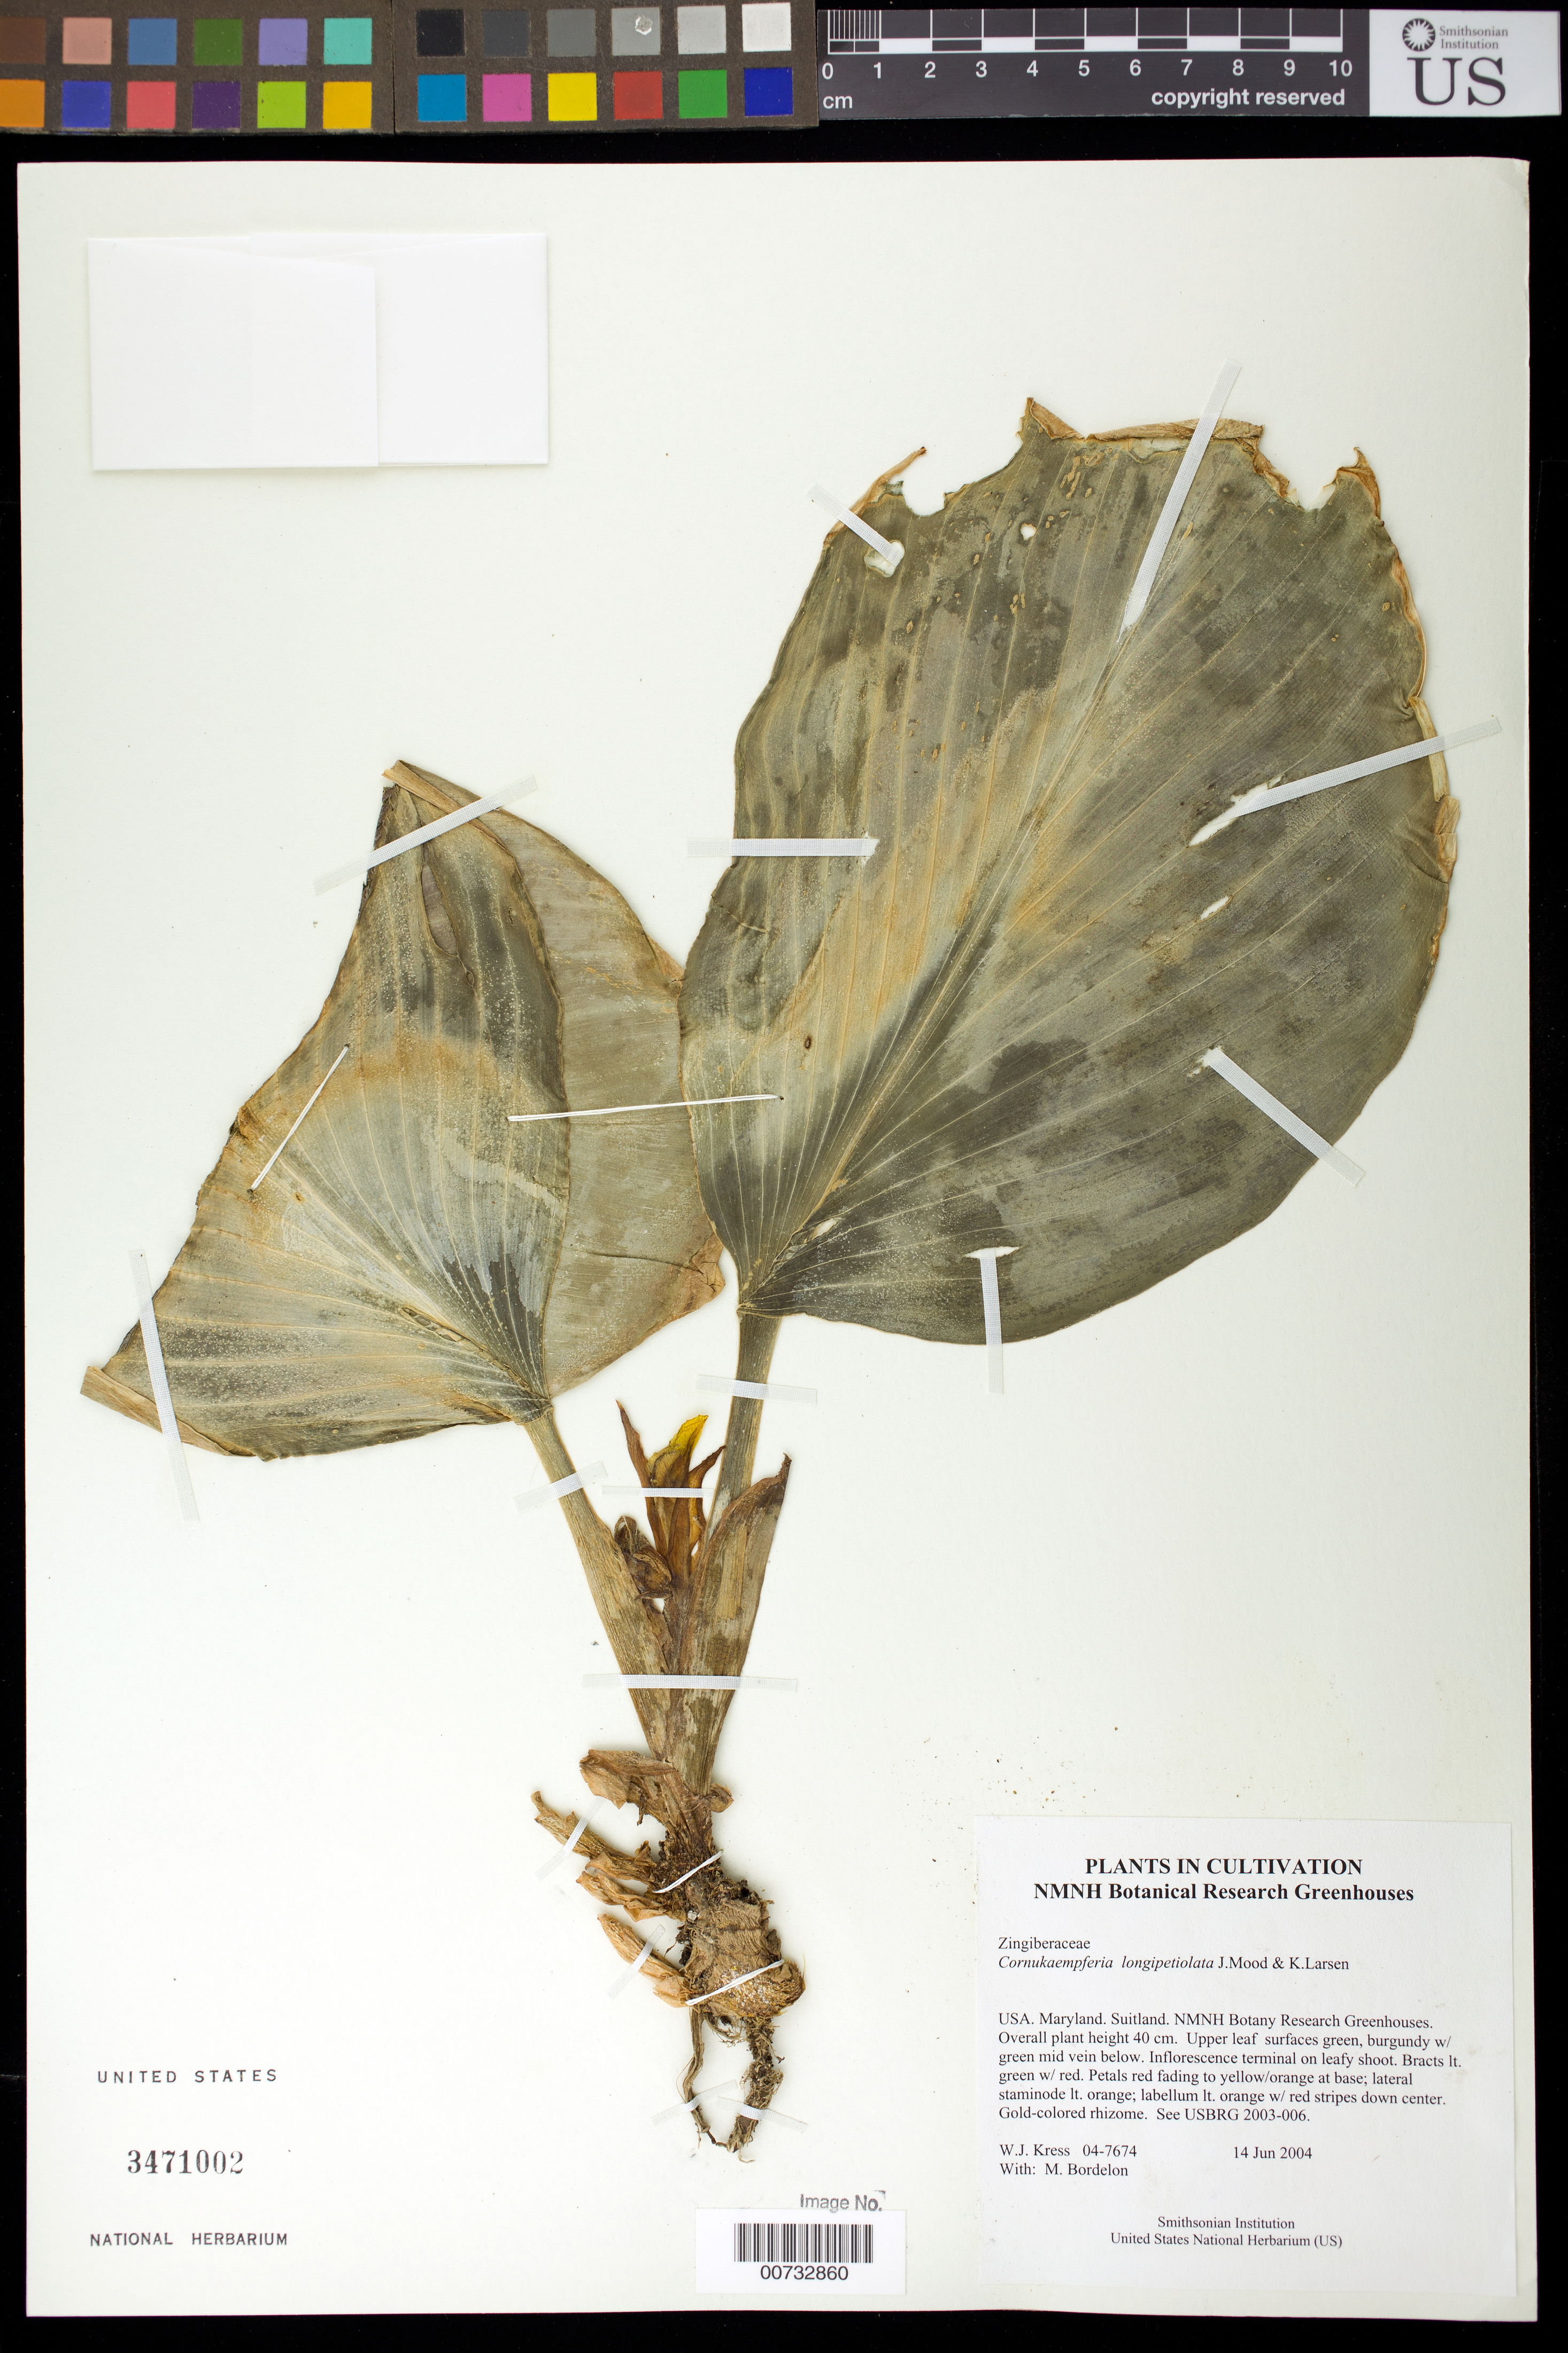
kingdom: Plantae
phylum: Tracheophyta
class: Liliopsida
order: Zingiberales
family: Zingiberaceae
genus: Cornukaempferia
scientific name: Cornukaempferia longipetiolata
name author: Mood & K. Larsen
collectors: W. J. Kress & M. Bordelon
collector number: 04-7674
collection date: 2004-06-14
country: United States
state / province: Maryland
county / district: Prince George's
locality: NMNH Botany Research Greenhouses. Suitland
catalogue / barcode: US 3471002